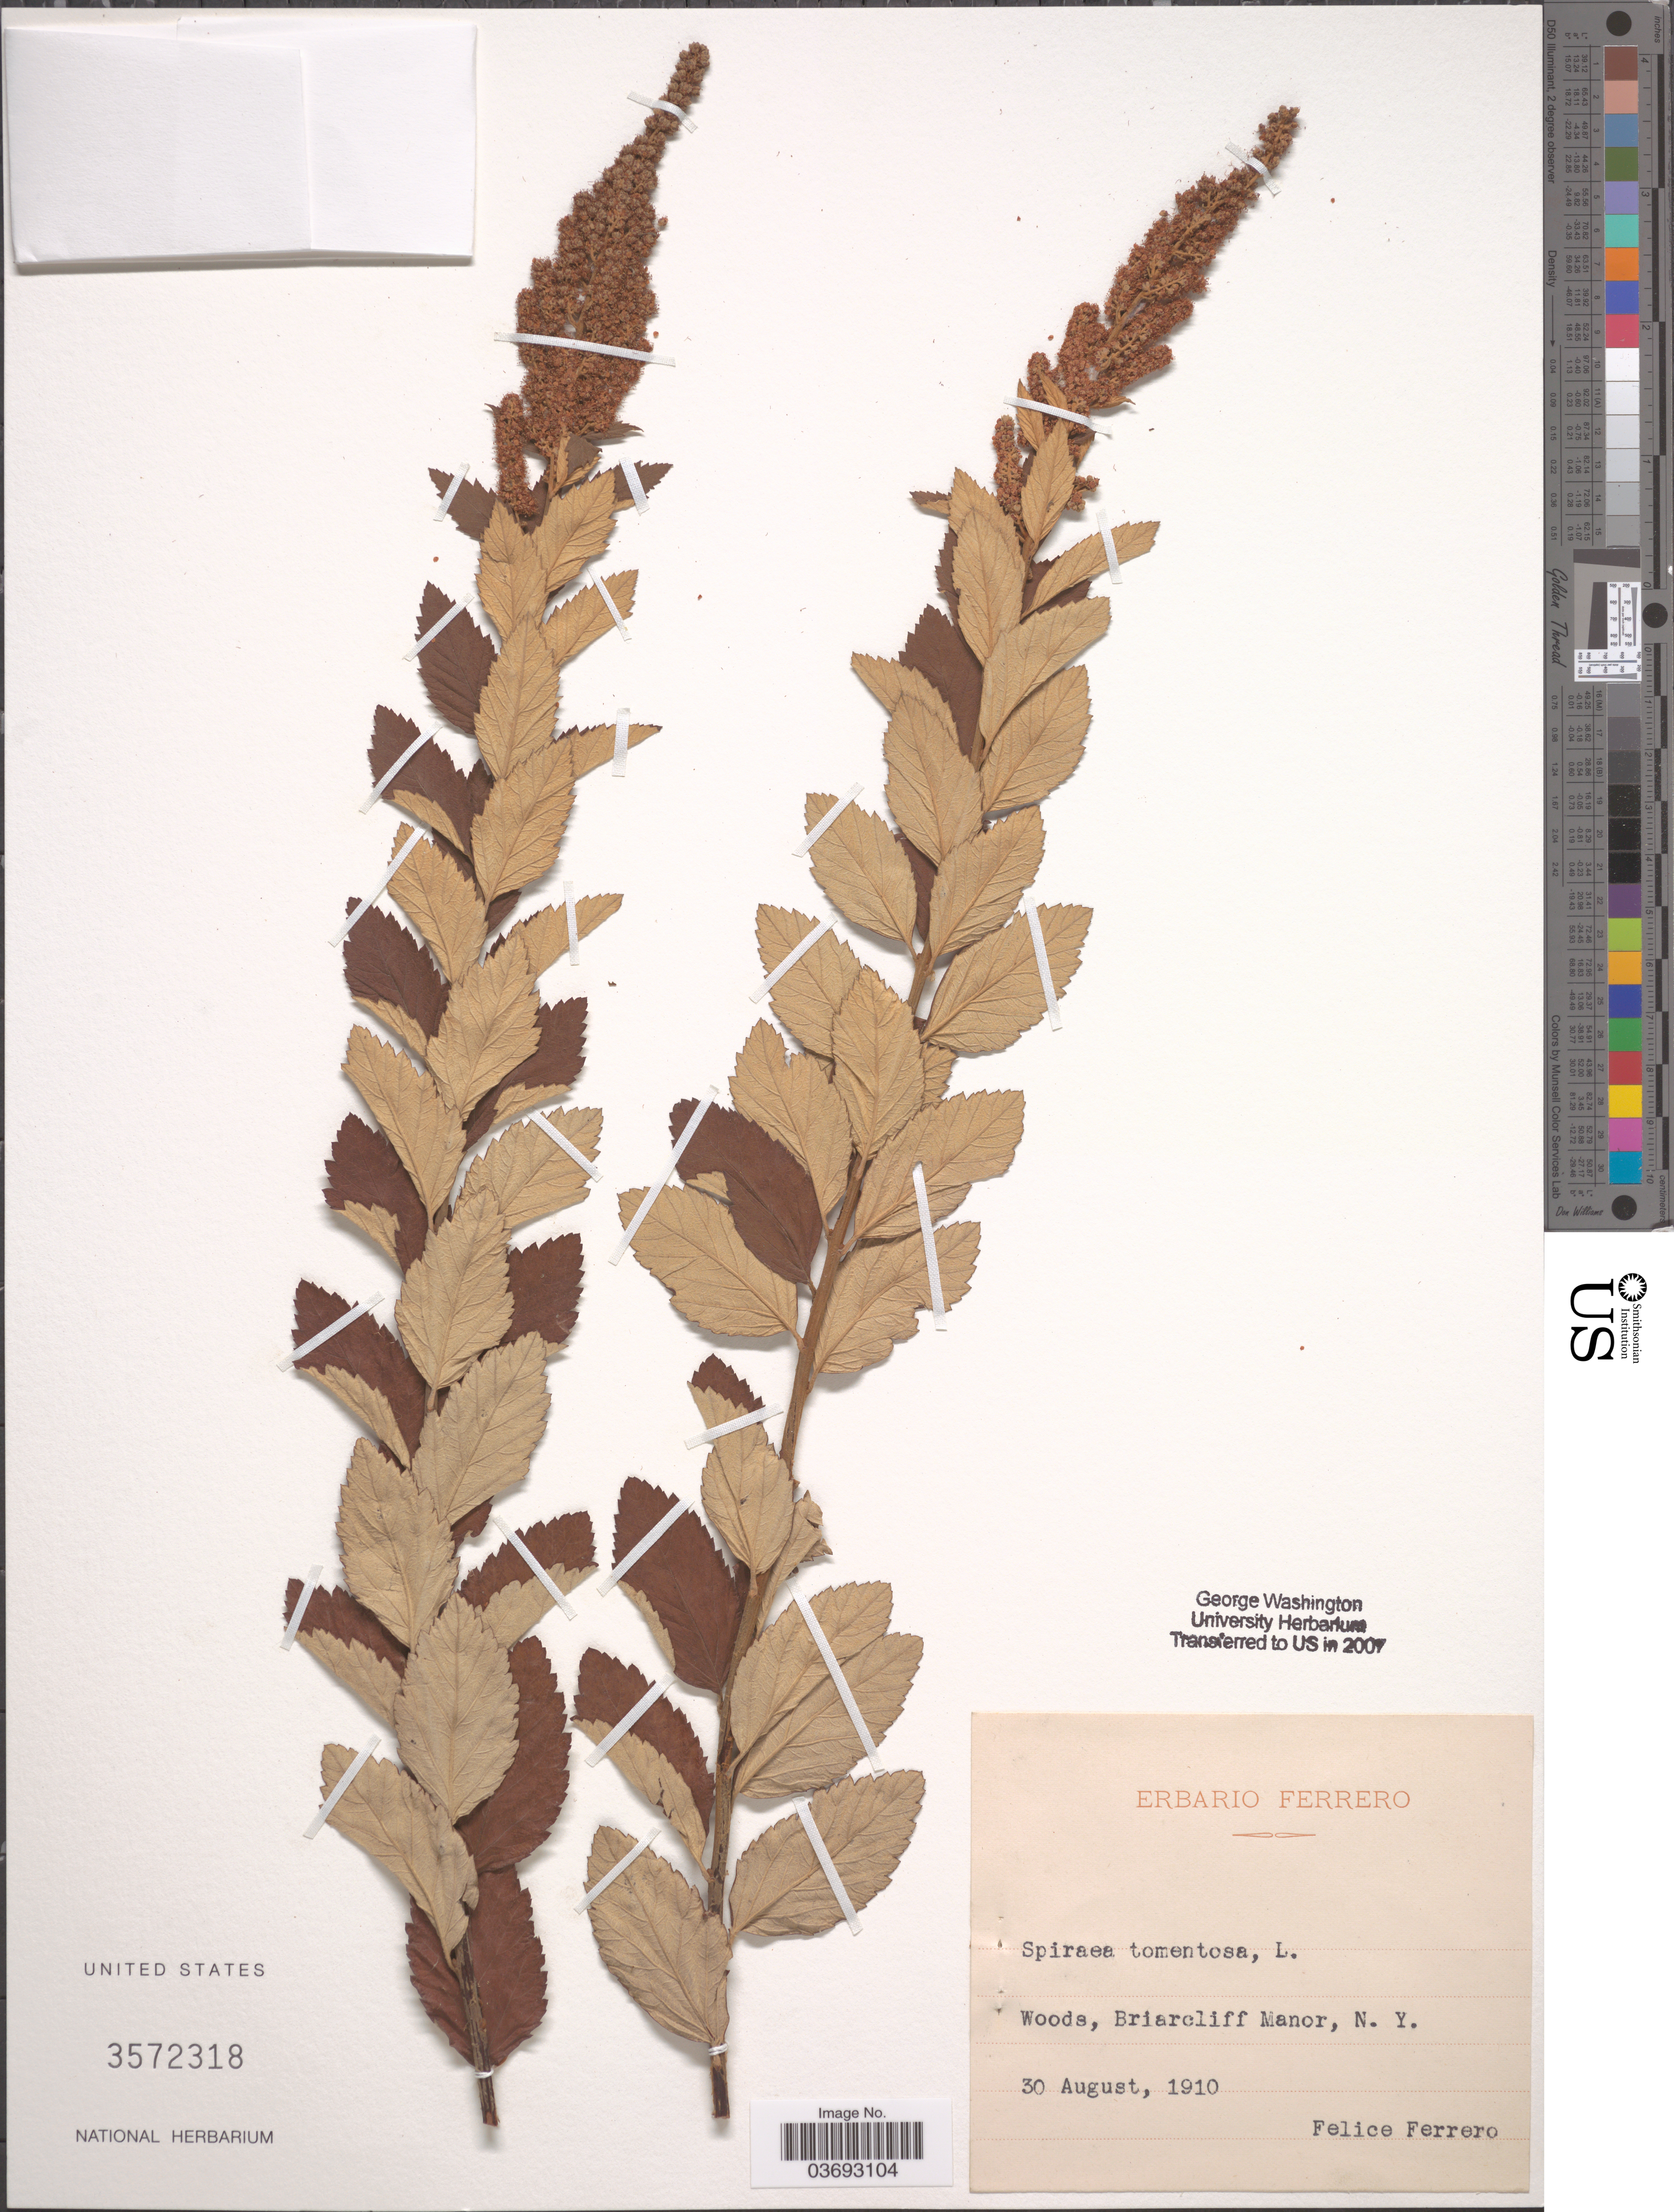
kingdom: Plantae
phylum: Tracheophyta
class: Magnoliopsida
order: Rosales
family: Rosaceae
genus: Spiraea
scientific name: Spiraea tomentosa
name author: L.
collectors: F. Ferrero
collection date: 1910-08-30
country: United States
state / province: New York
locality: Briarcliff Manor.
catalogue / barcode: US 3572318